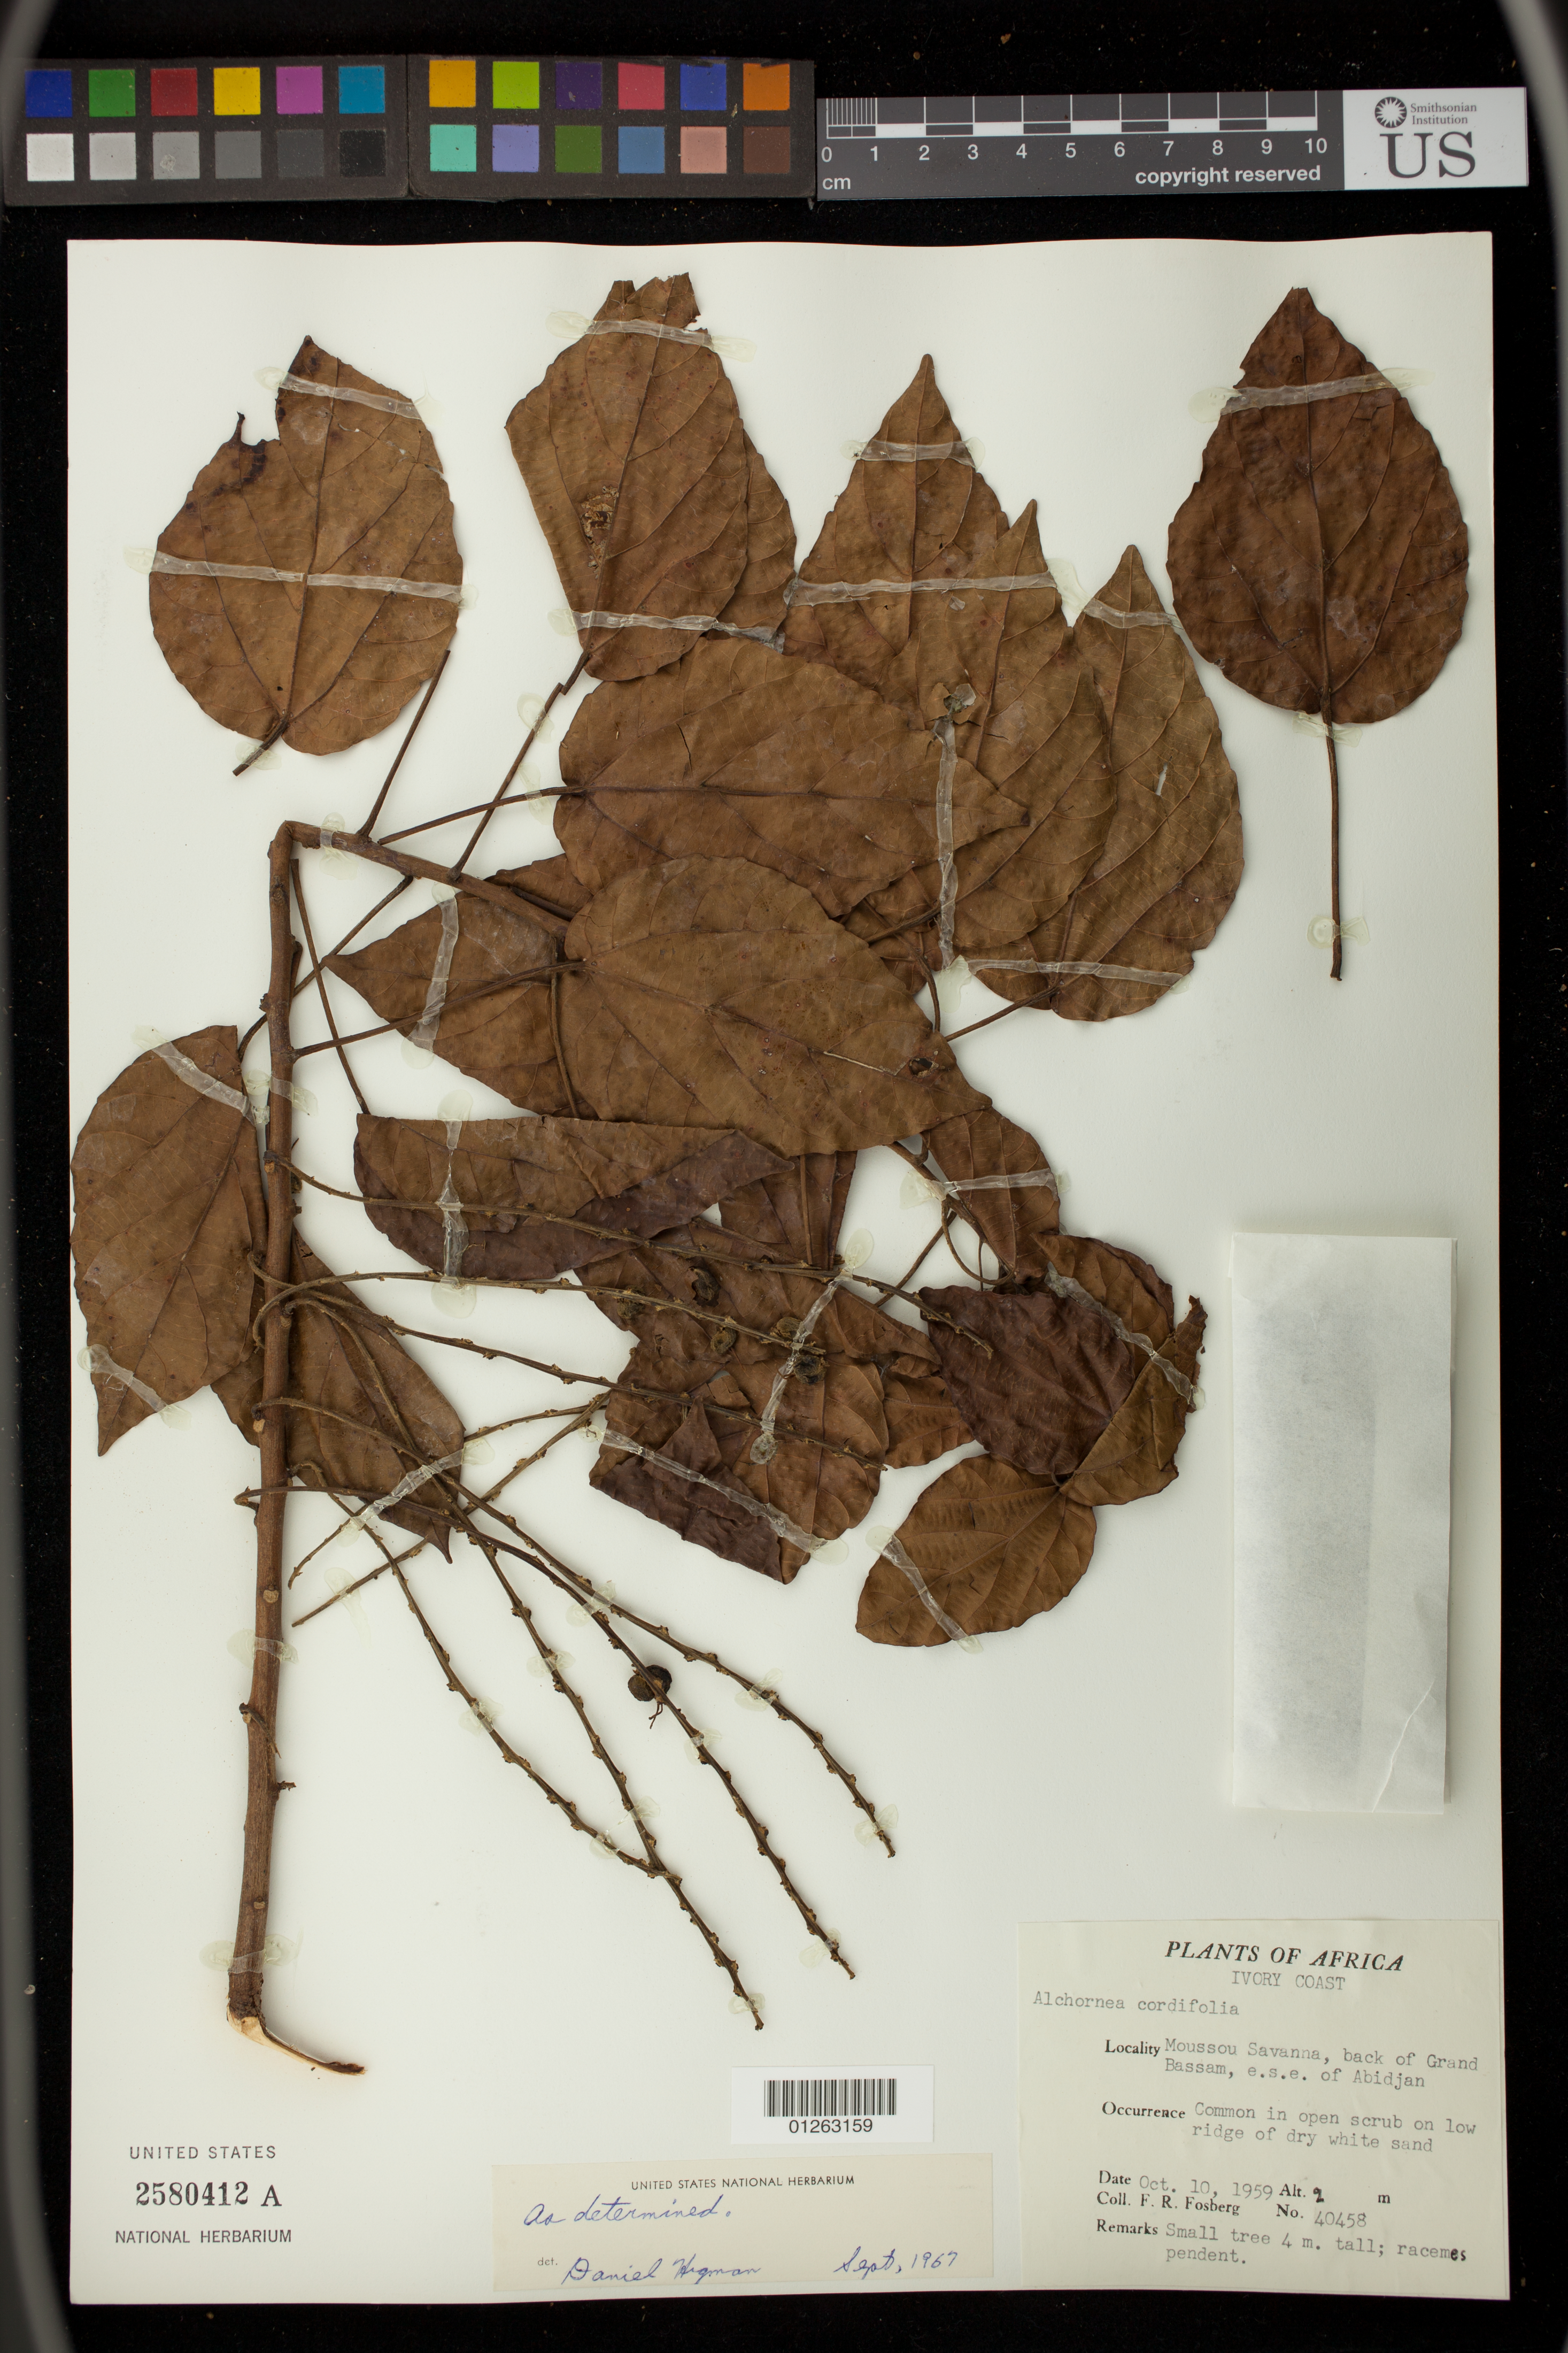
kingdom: Plantae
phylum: Tracheophyta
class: Magnoliopsida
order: Malpighiales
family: Euphorbiaceae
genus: Alchornea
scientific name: Alchornea cordifolia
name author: (Schumach. & Thonn.) Müll. Arg.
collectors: F. R. Fosberg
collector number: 40458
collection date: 1959-10-10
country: Ivory Coast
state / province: Comoe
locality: Moussou Savanna, back of Grand Bassam, e.s.e. of Abidjan. Sud-Comoe.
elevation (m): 2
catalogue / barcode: US 2580412A